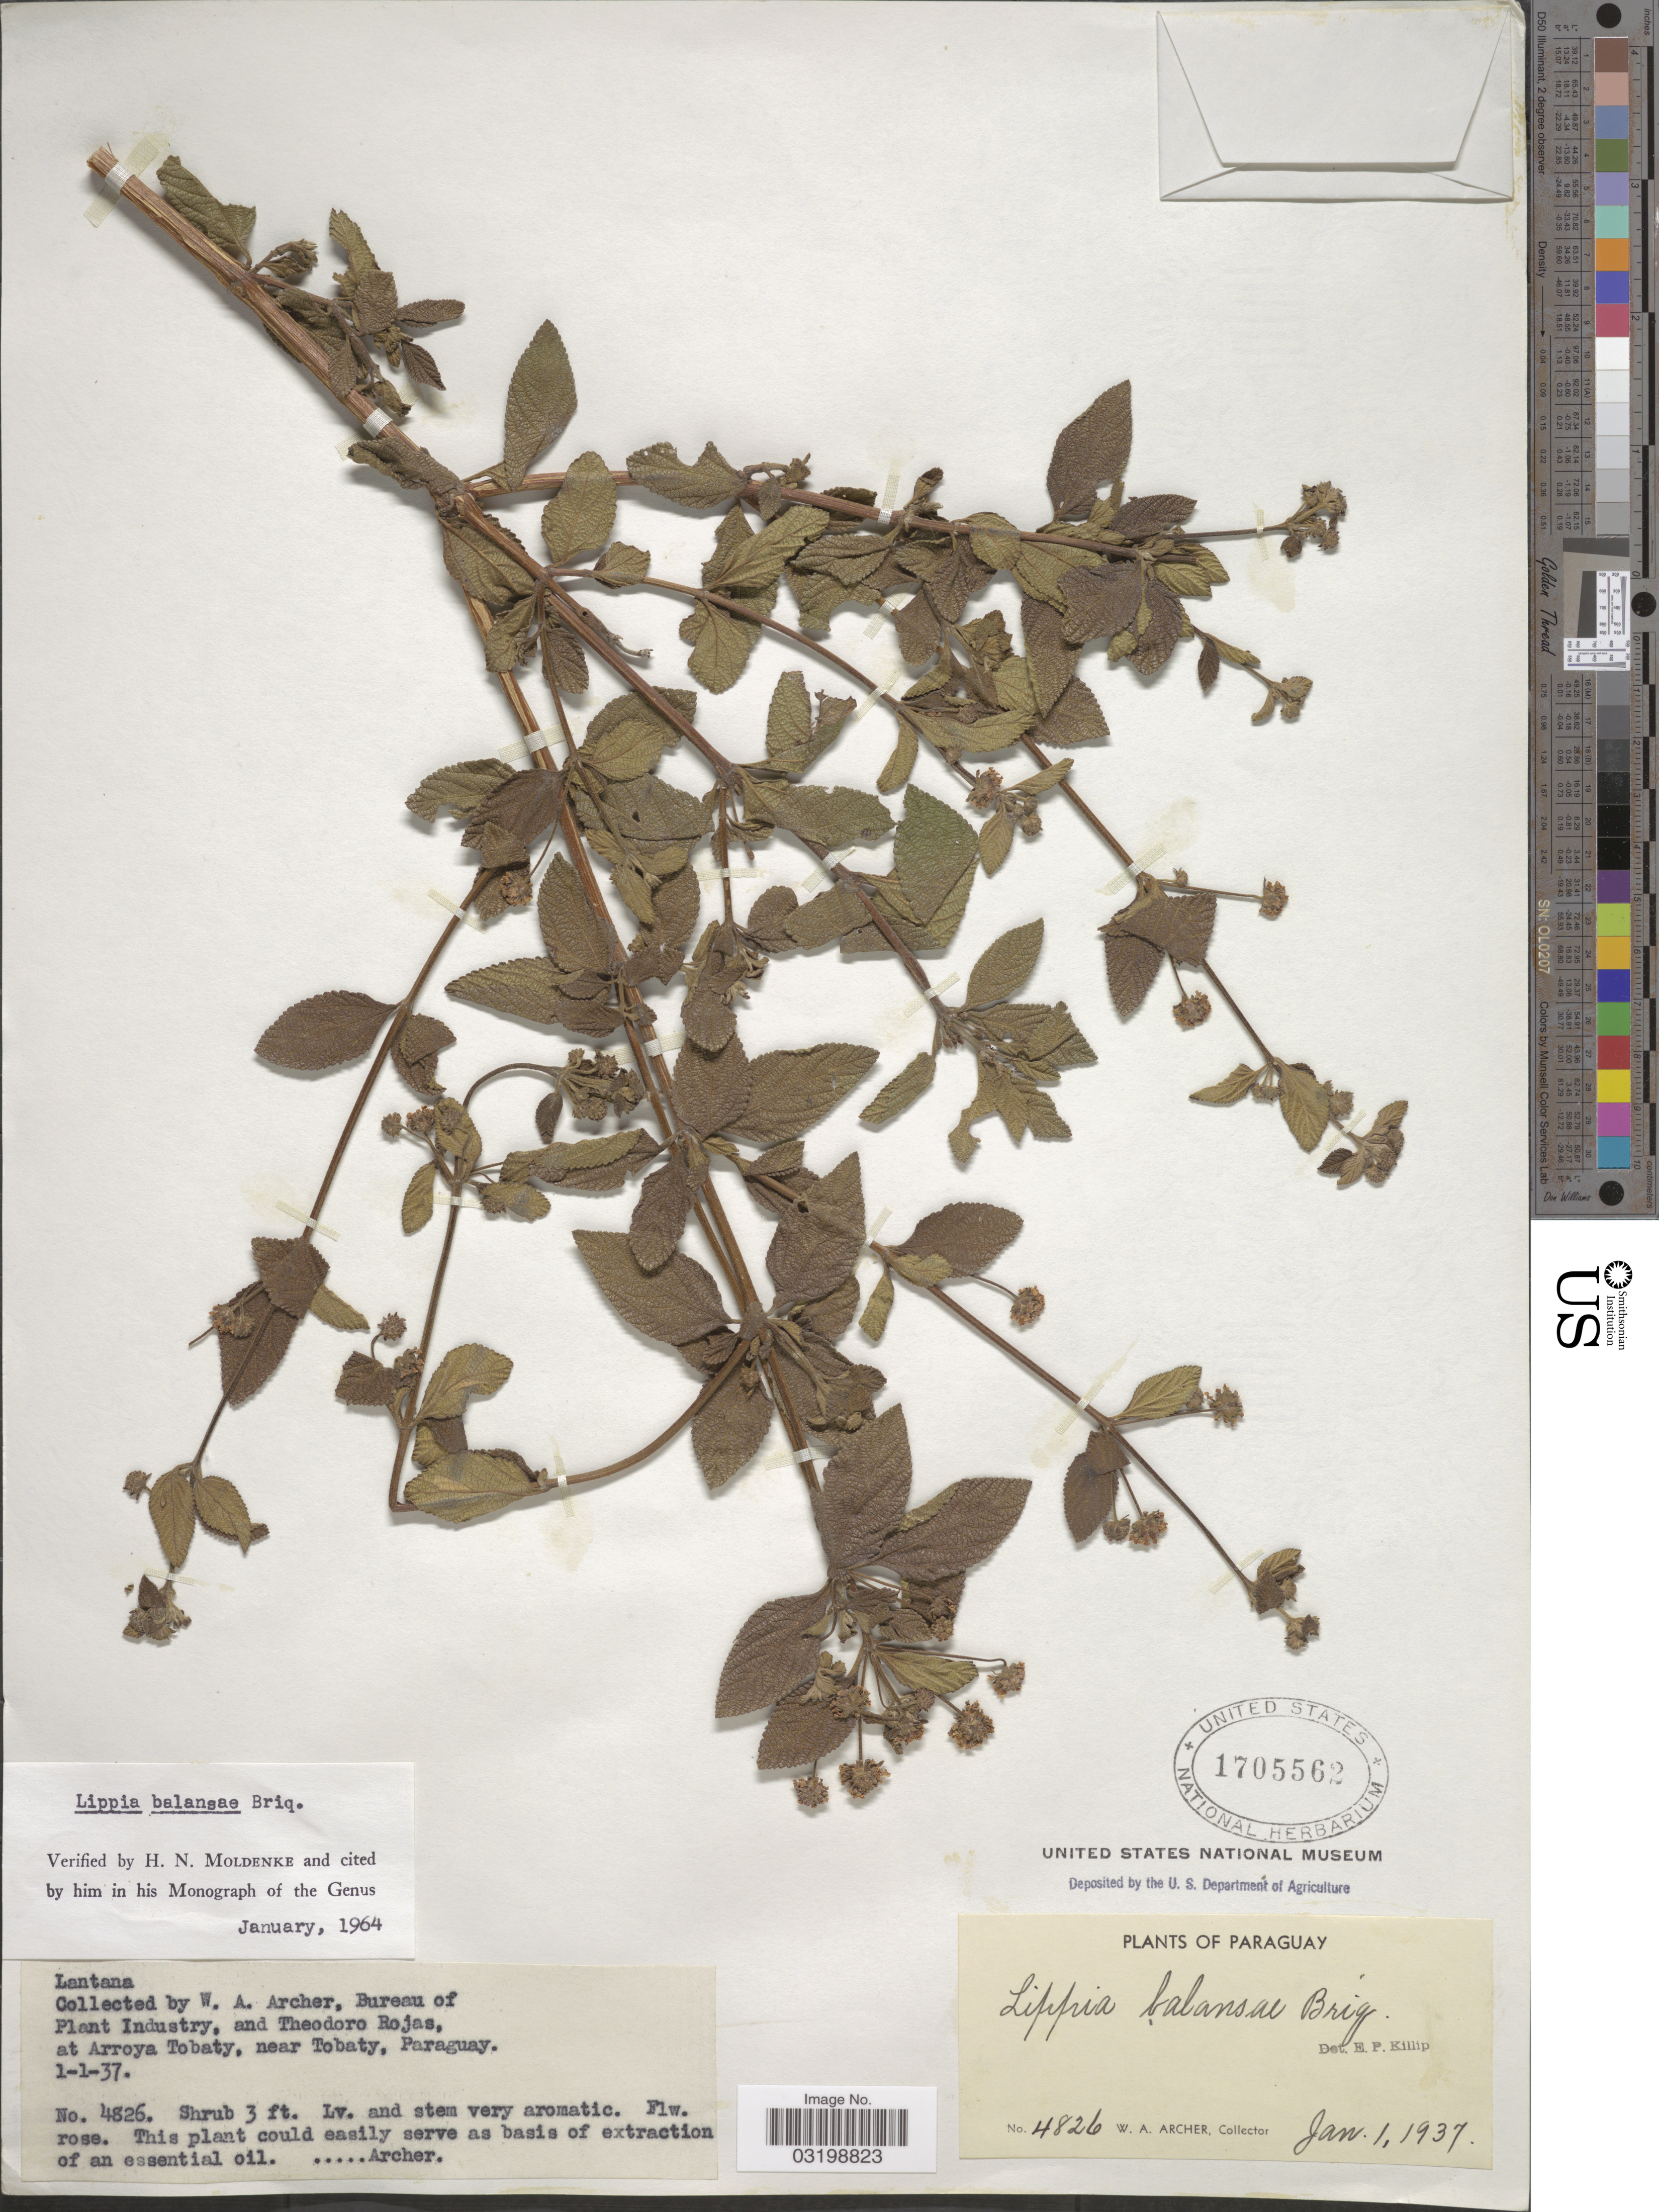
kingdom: Plantae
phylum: Tracheophyta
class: Magnoliopsida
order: Lamiales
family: Verbenaceae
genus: Lippia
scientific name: Lippia balansae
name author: Briq.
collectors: W. Archer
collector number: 4826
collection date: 1937-01-01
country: Paraguay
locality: At Arroya Tobaty, near Tobaty.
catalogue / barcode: US 1705562